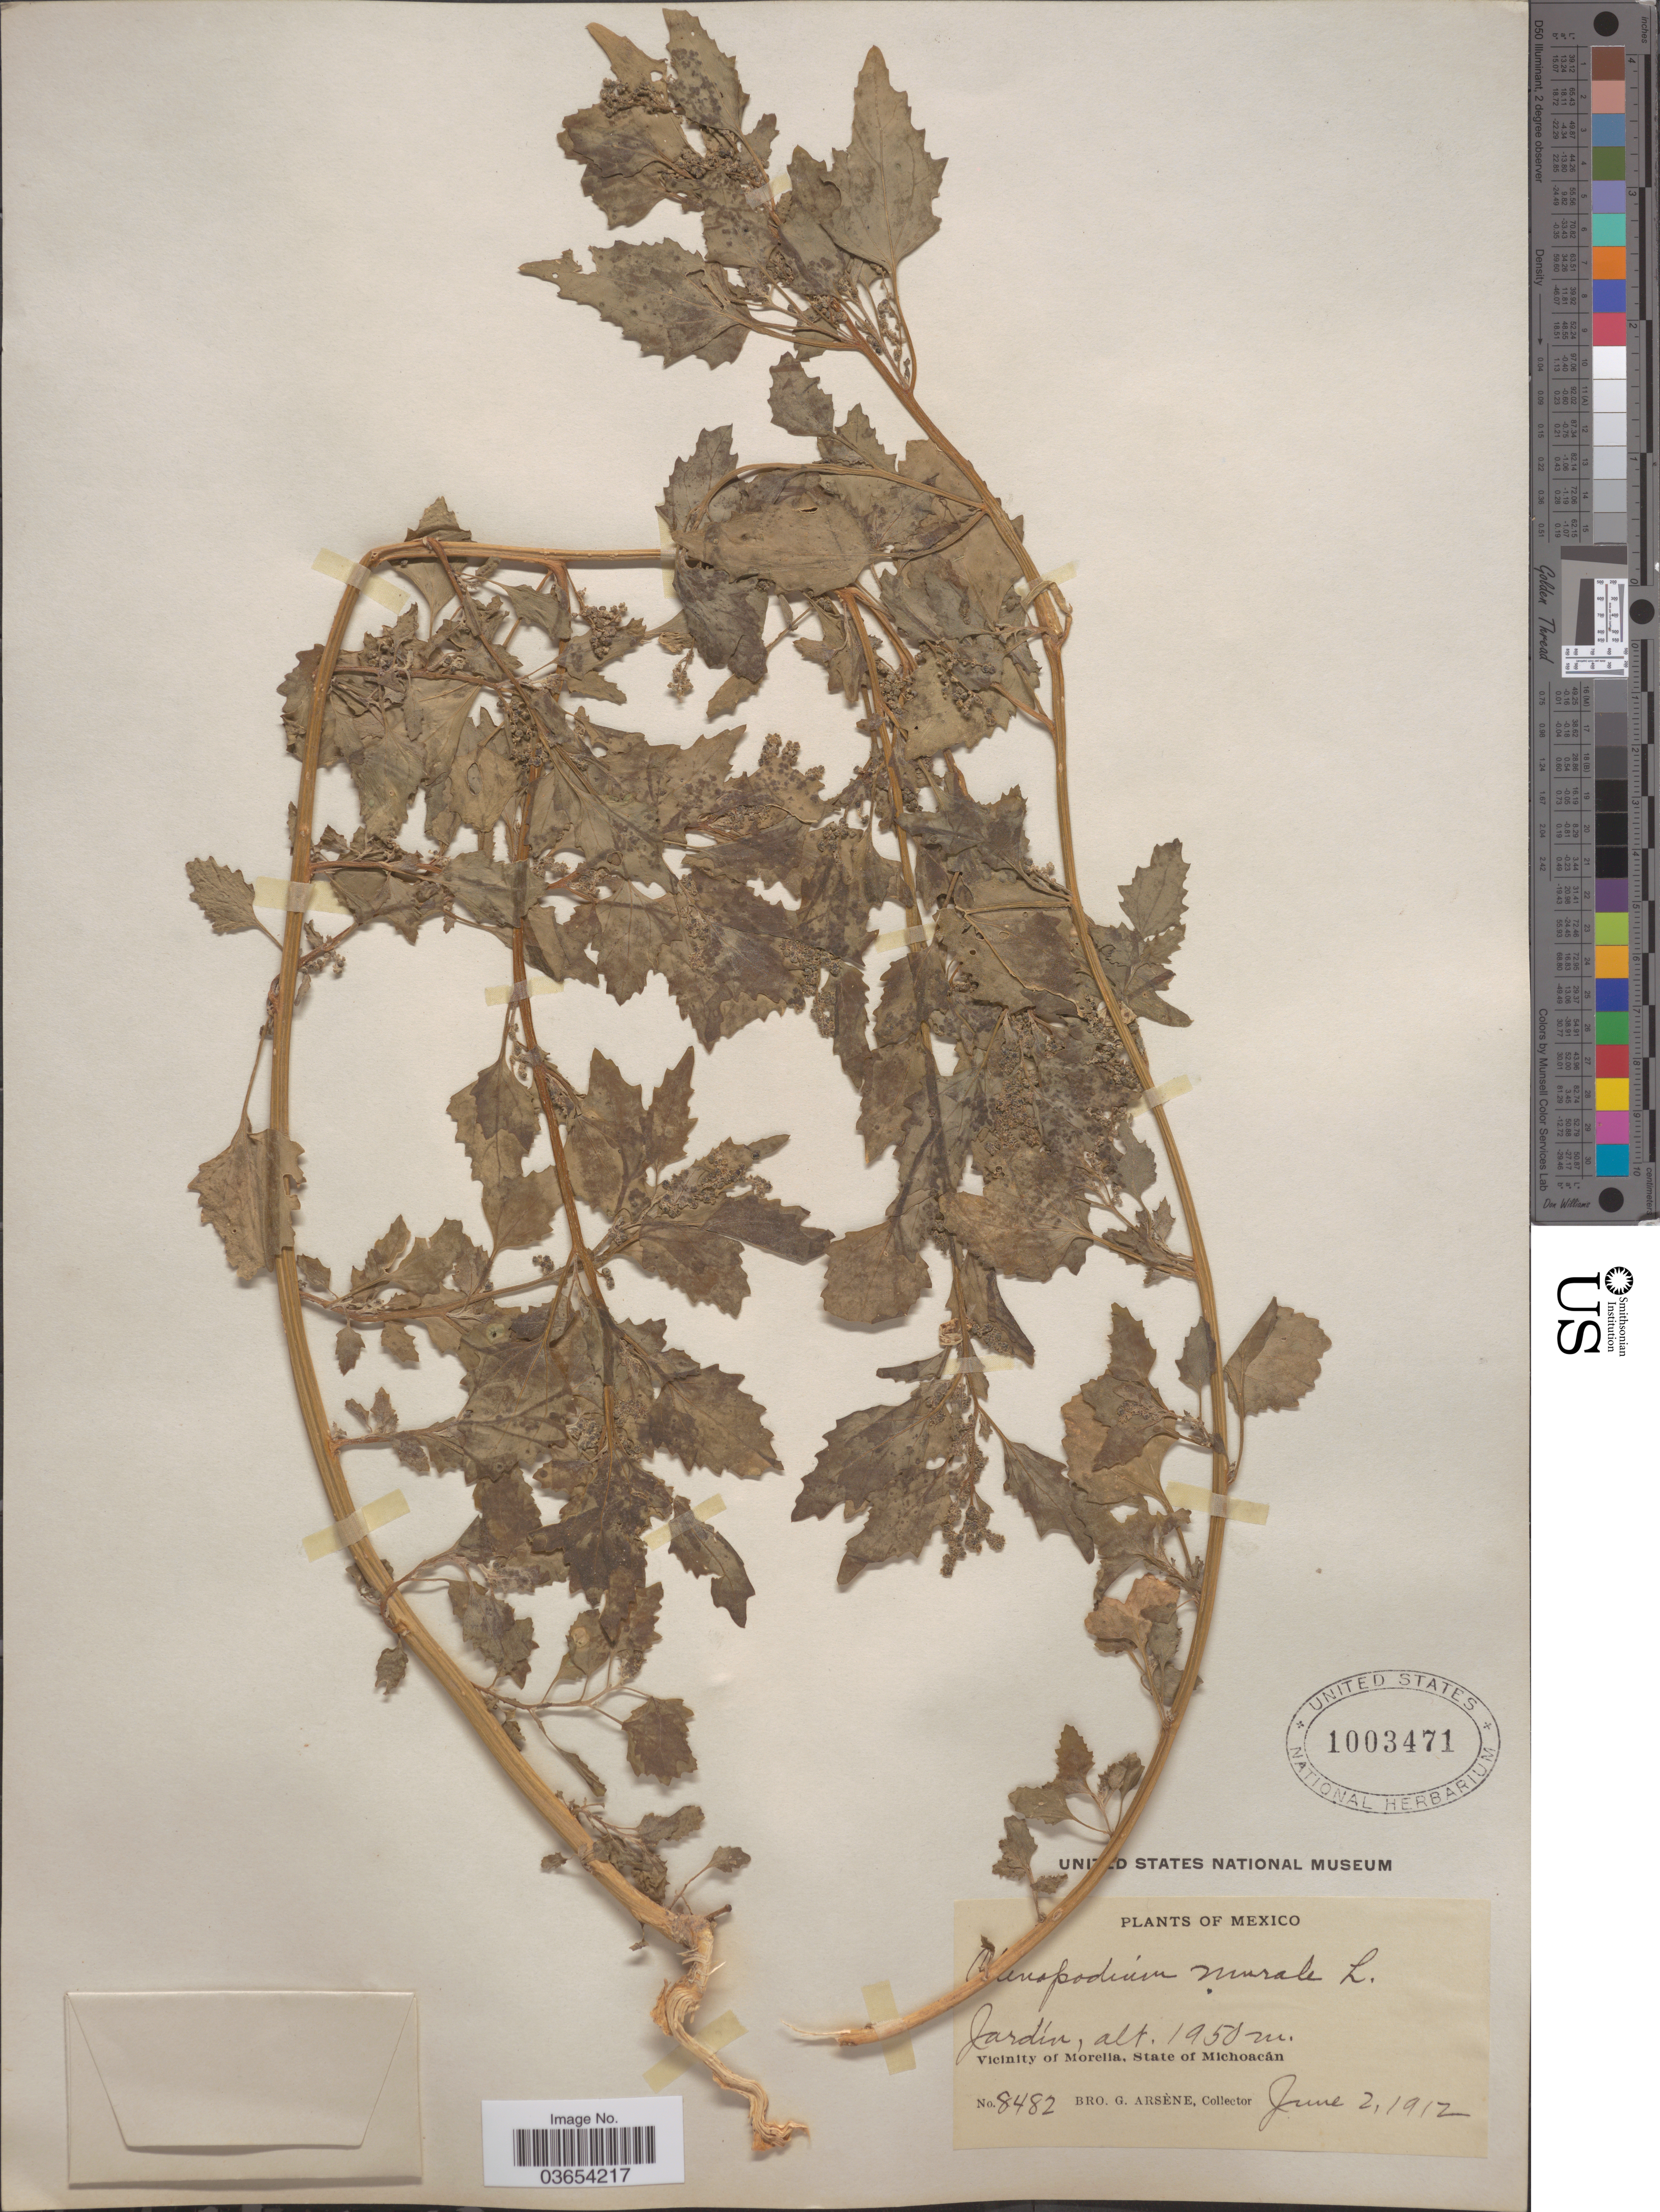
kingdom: Plantae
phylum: Tracheophyta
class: Magnoliopsida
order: Caryophyllales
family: Amaranthaceae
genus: Chenopodium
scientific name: Chenopodium murale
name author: L.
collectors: Bro. G. Arsène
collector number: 8482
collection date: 1912-06-02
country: Mexico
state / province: Michoacán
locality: Jardín. Vicinity of Morelia.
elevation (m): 1950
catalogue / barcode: US 1003471